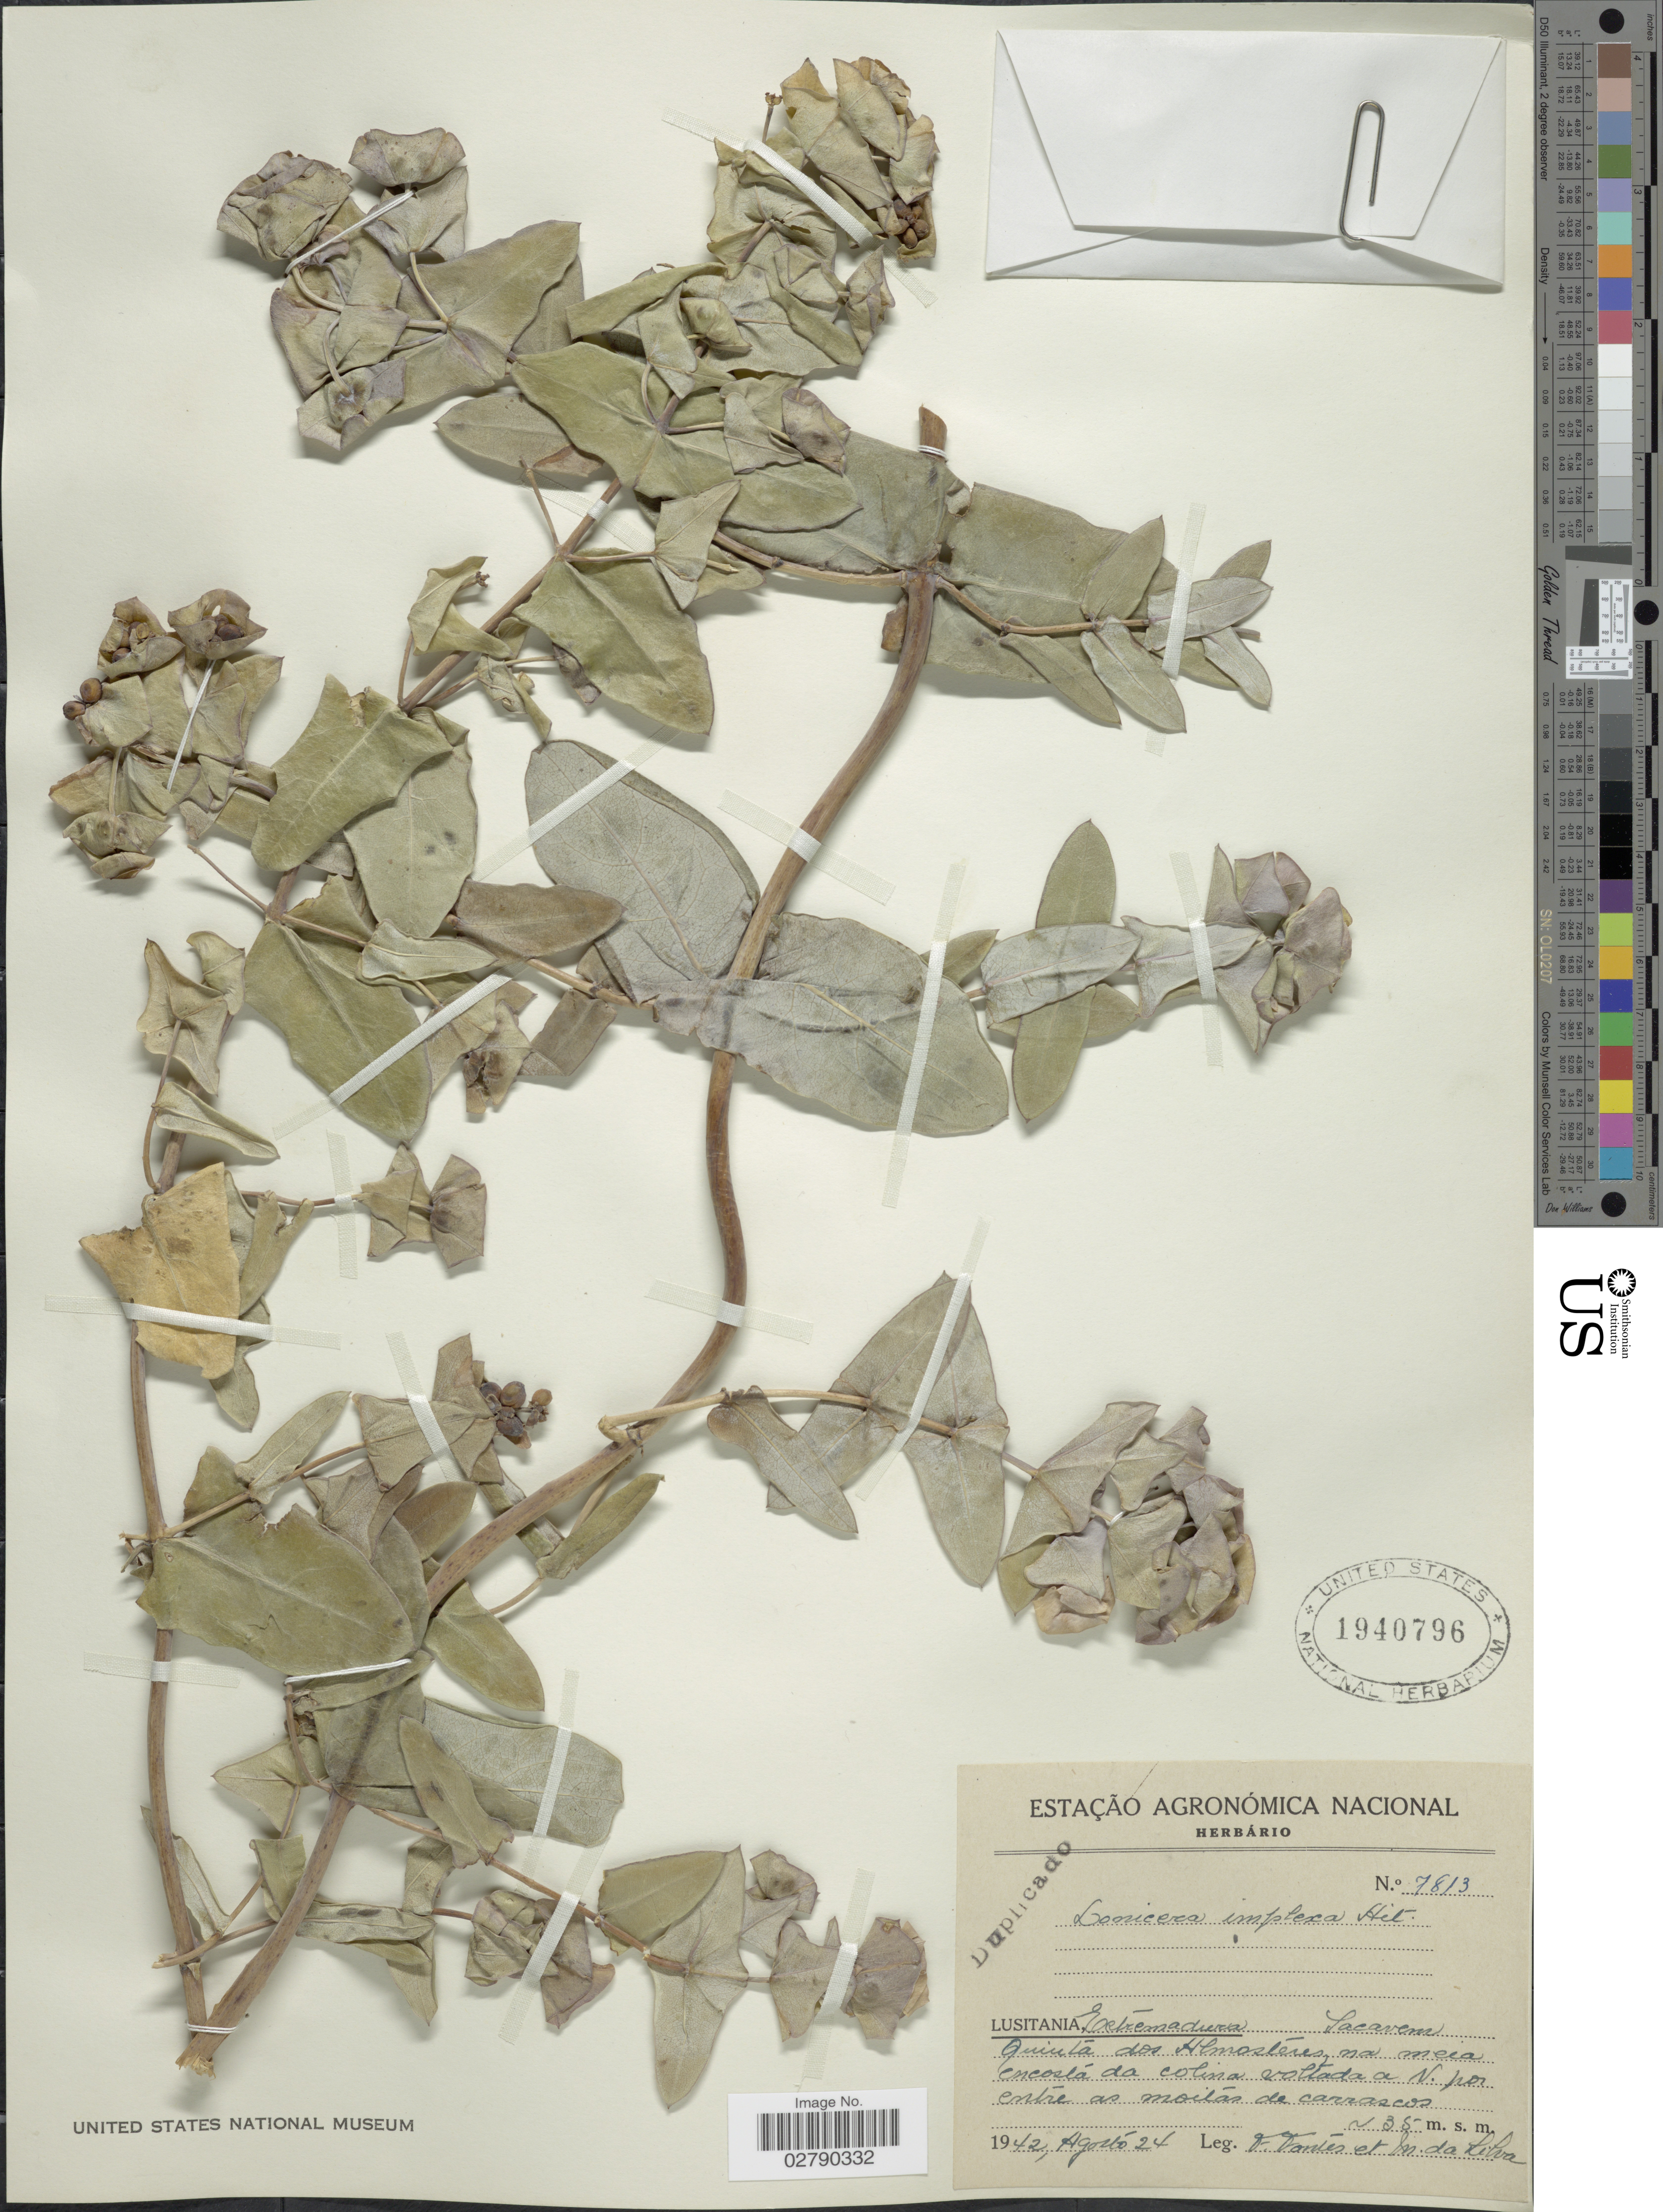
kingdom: Plantae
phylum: Tracheophyta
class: Magnoliopsida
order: Dipsacales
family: Caprifoliaceae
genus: Lonicera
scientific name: Lonicera implexa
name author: Aiton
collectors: Fontes, F. & M. Silva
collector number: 7813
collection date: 1942-08-24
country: Portugal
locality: Lusitania. Ertremadura. Sacavem Quinta dos Hlmosteres na meia encosta da colina voltada a N. por entre as moitas de carrascos [interpreted]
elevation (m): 35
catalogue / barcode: US 1940796